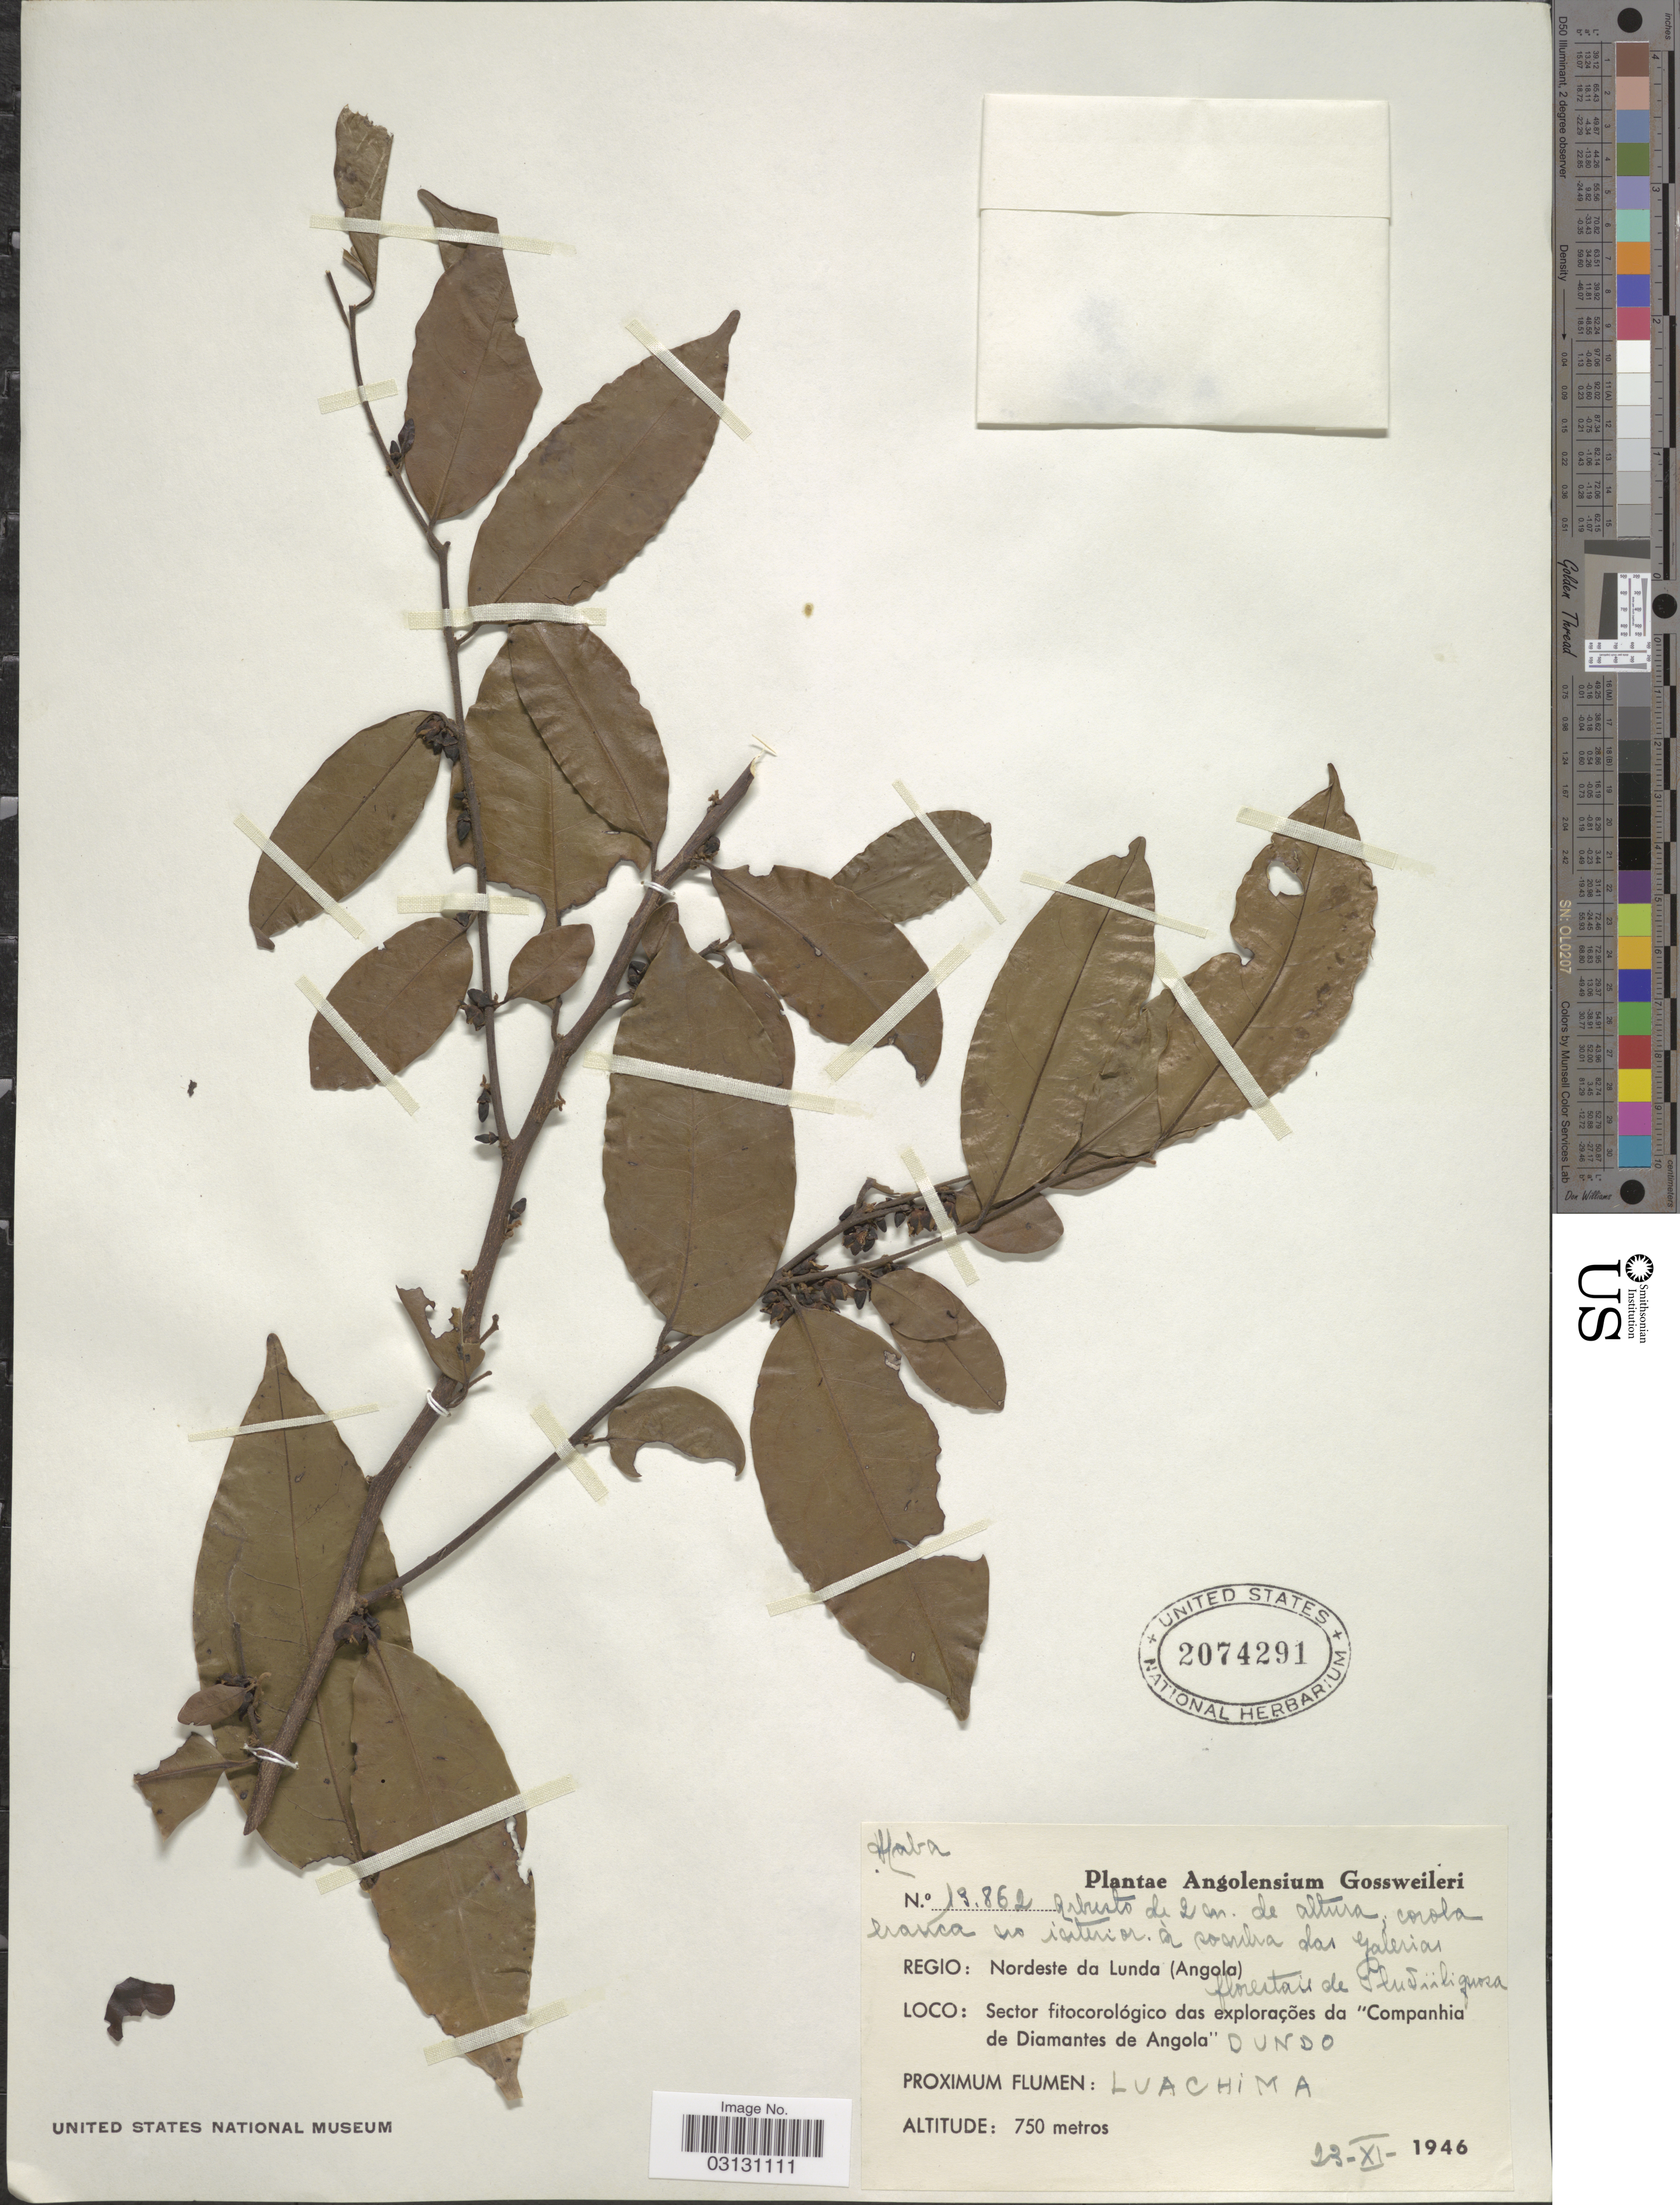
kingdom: Plantae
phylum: Tracheophyta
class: Magnoliopsida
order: Ericales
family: Ebenaceae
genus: Diospyros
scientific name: Diospyros sp.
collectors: -. Gossweiler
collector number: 13862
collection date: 1946-11-23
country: Angola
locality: Regio: Nordeste da Lunda. Sector fitocorológico das explorações da "Companhia de Diamantes de Angola". Dundo.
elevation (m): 750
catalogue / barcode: US 2074291